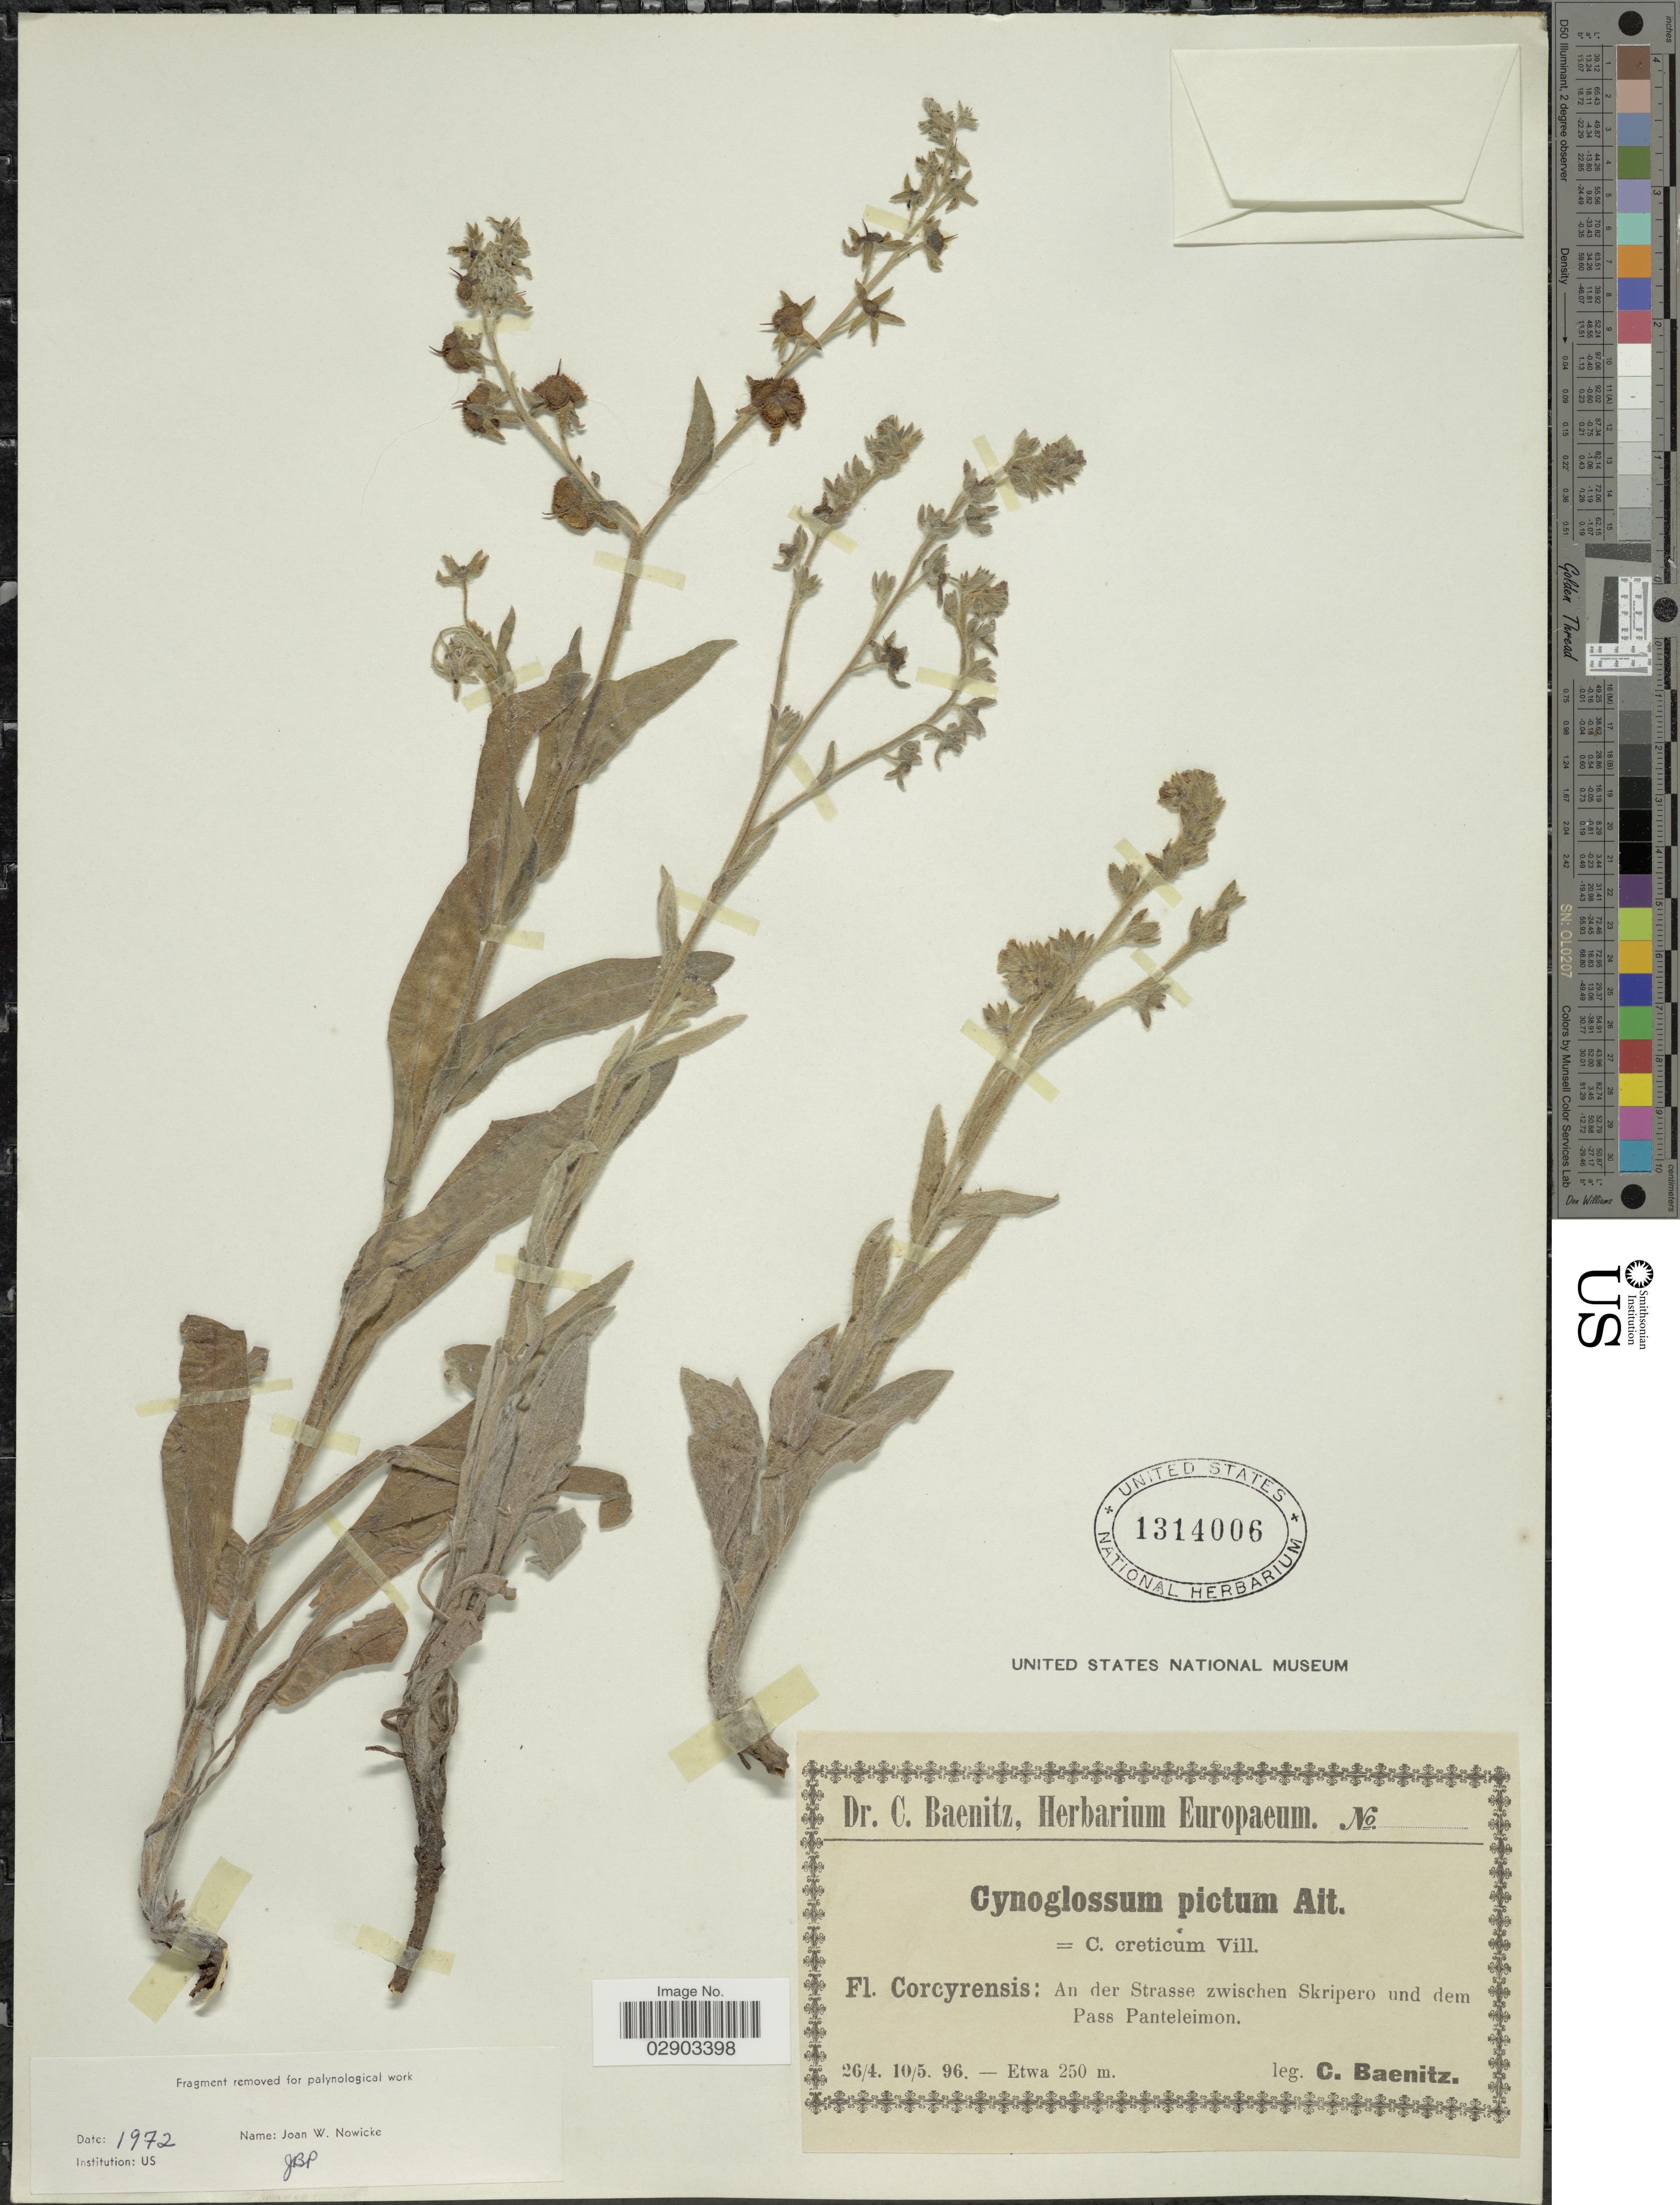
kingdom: Plantae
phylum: Tracheophyta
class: Magnoliopsida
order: Boraginales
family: Boraginaceae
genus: Cynoglossum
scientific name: Cynoglossum creticum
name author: Mill.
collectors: C. G. Baenitz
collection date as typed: Transcribed d/m/y: 26/4/96 to 10/5/96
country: Greece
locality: Corcyrensis: An der Strasse zwischen Skripero und dem Pass Panteleimon.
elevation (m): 250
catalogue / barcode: US 1314006